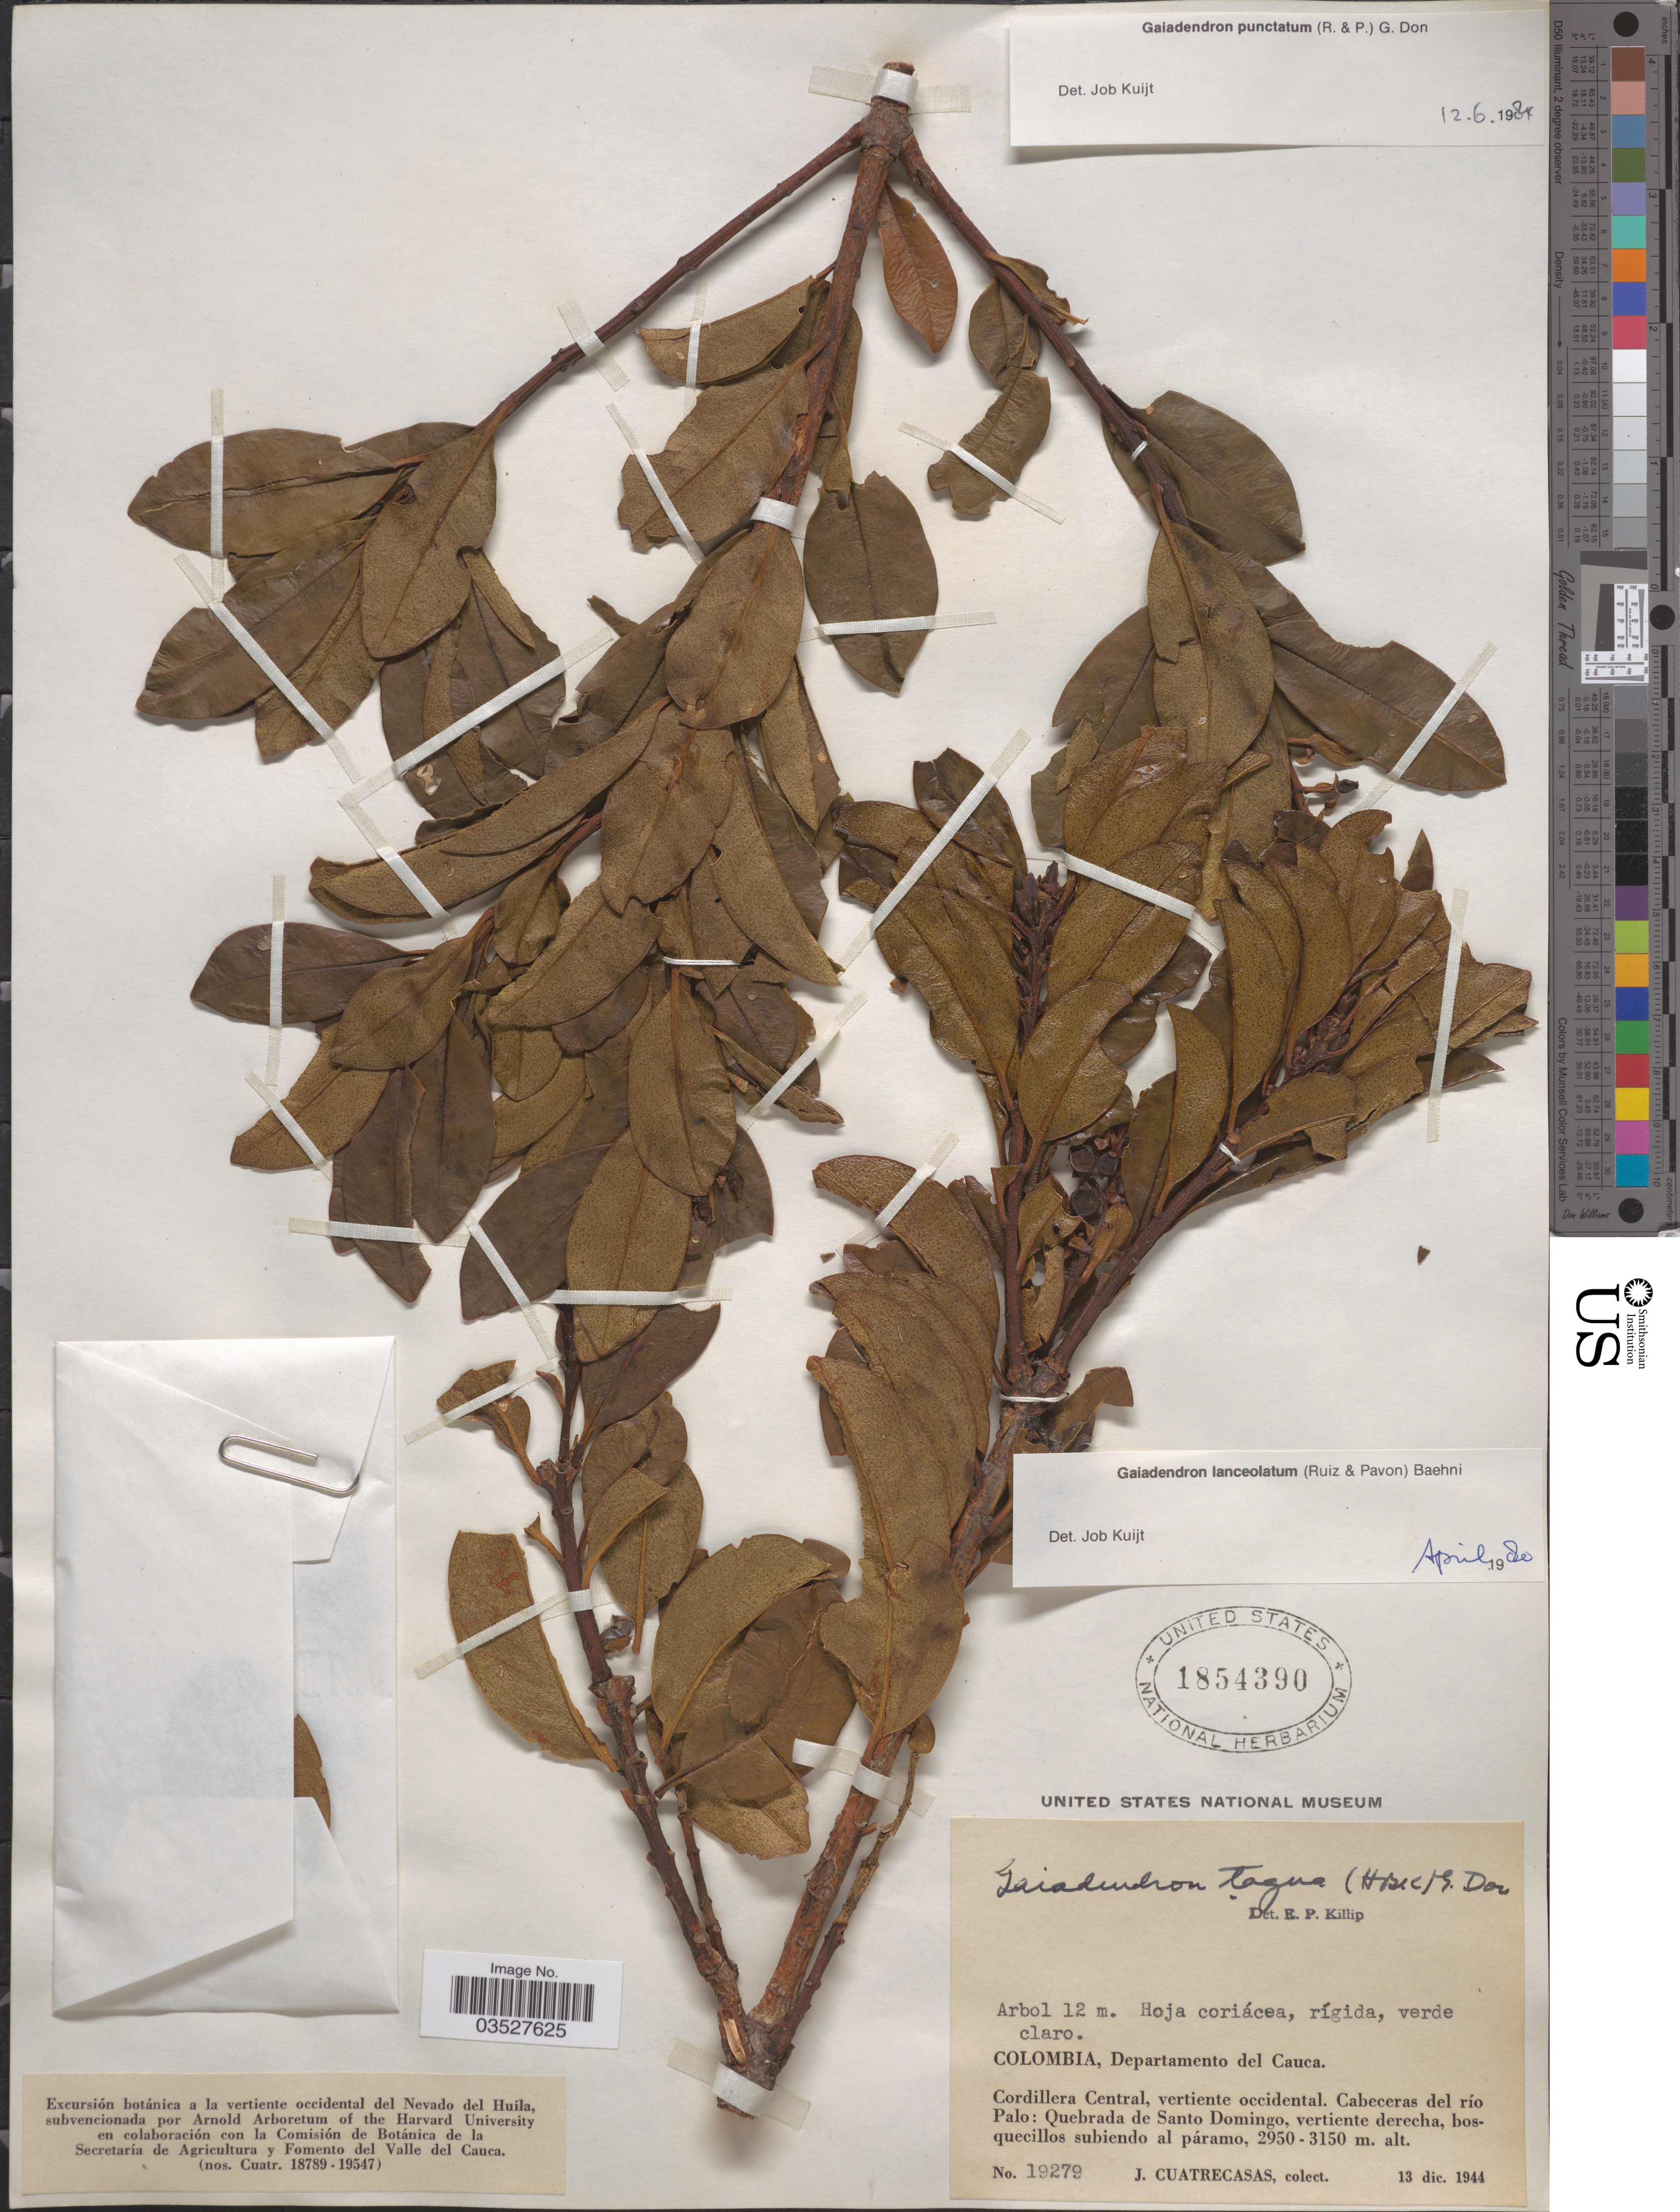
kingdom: Plantae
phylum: Tracheophyta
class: Magnoliopsida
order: Santalales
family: Loranthaceae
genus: Gaiadendron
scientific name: Gaiadendron punctatum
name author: (Ruiz & Pav.) G. Don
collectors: J. Cuatrecasas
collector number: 19279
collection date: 1944-12-13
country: Colombia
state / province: Cauca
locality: Departamento del Cauca. Cordillera Central, vertiente occidental. Cabeceras del río Palo: Quebrada de Santo Domingo, vertiente derecha, bosquecillos subiendo al páramo.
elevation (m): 2950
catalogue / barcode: US 1854390